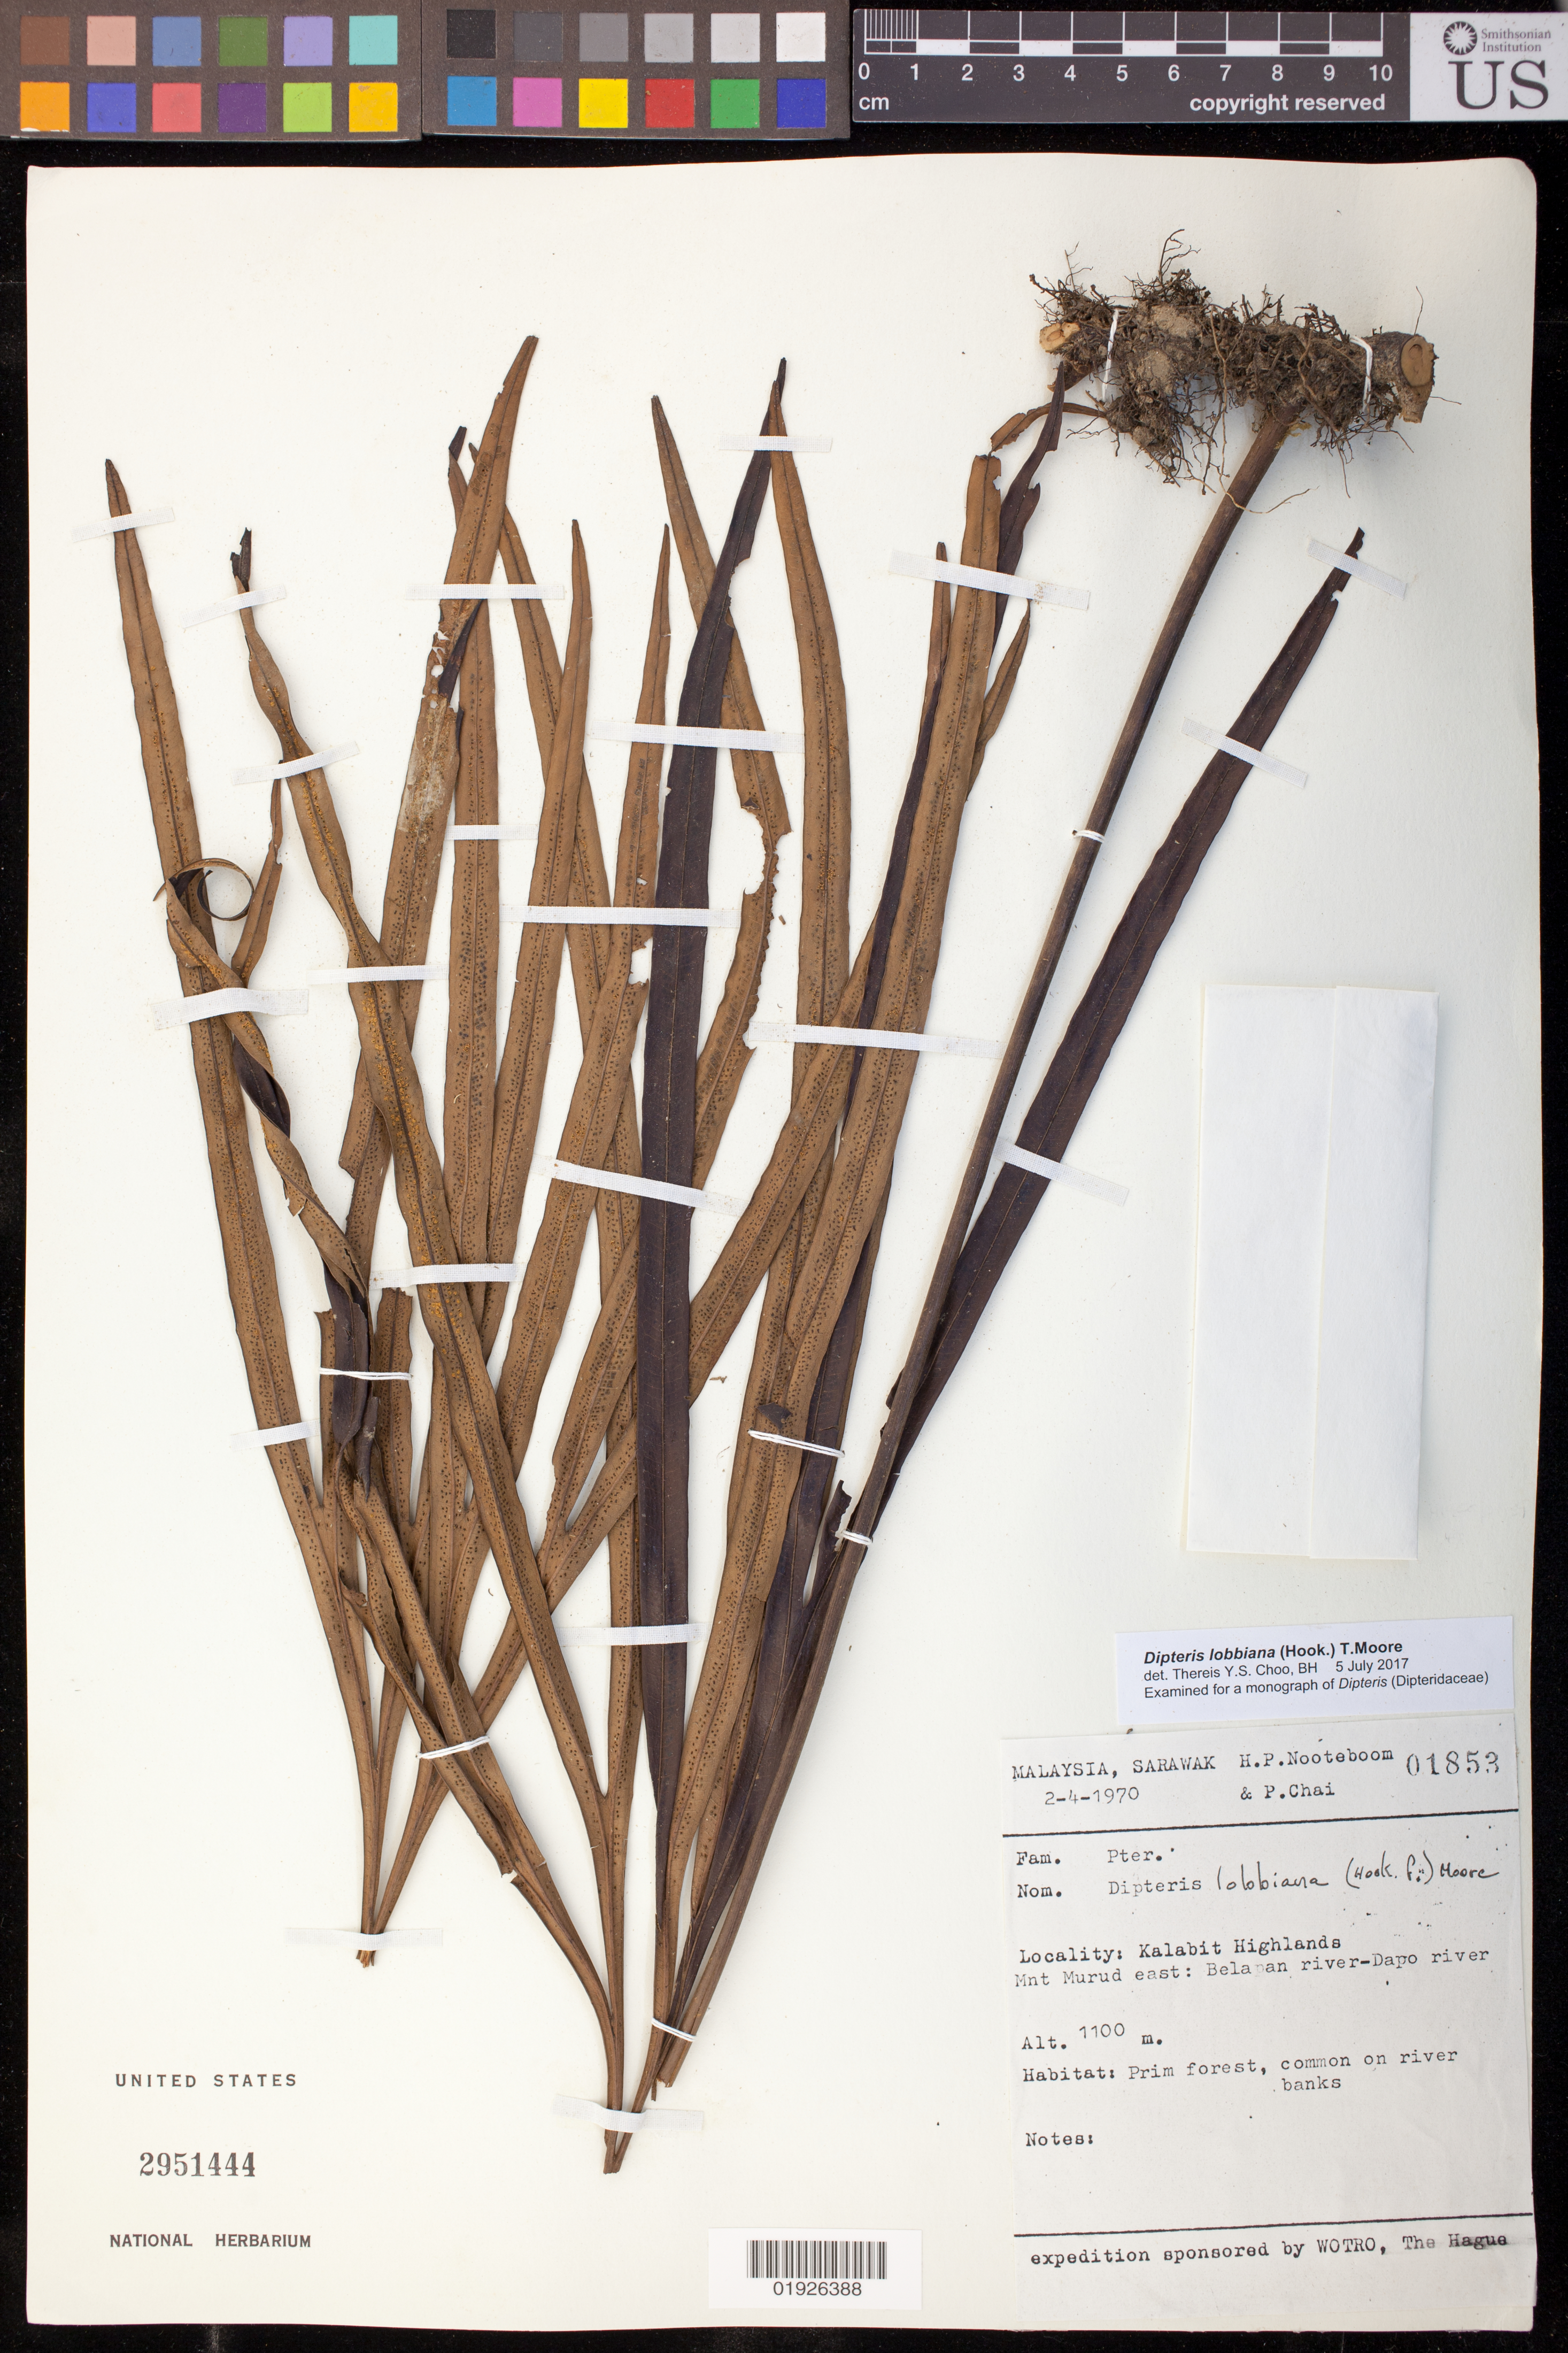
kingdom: Plantae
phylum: Tracheophyta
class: Polypodiopsida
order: Gleicheniales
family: Dipteridaceae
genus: Dipteris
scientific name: Dipteris lobbiana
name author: (Hook.) T. Moore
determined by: Choo, Thereis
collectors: H. P. Nooteboom & P. Chai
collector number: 01853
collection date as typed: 2 Apr 1970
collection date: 1970-04-02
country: Malaysia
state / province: Sarawak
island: Borneo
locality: Kalabit Highlands. Mnt. Murud east: Belapan river - Dapo river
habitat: Prim forest, common on river banks.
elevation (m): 1100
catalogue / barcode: US 2951444